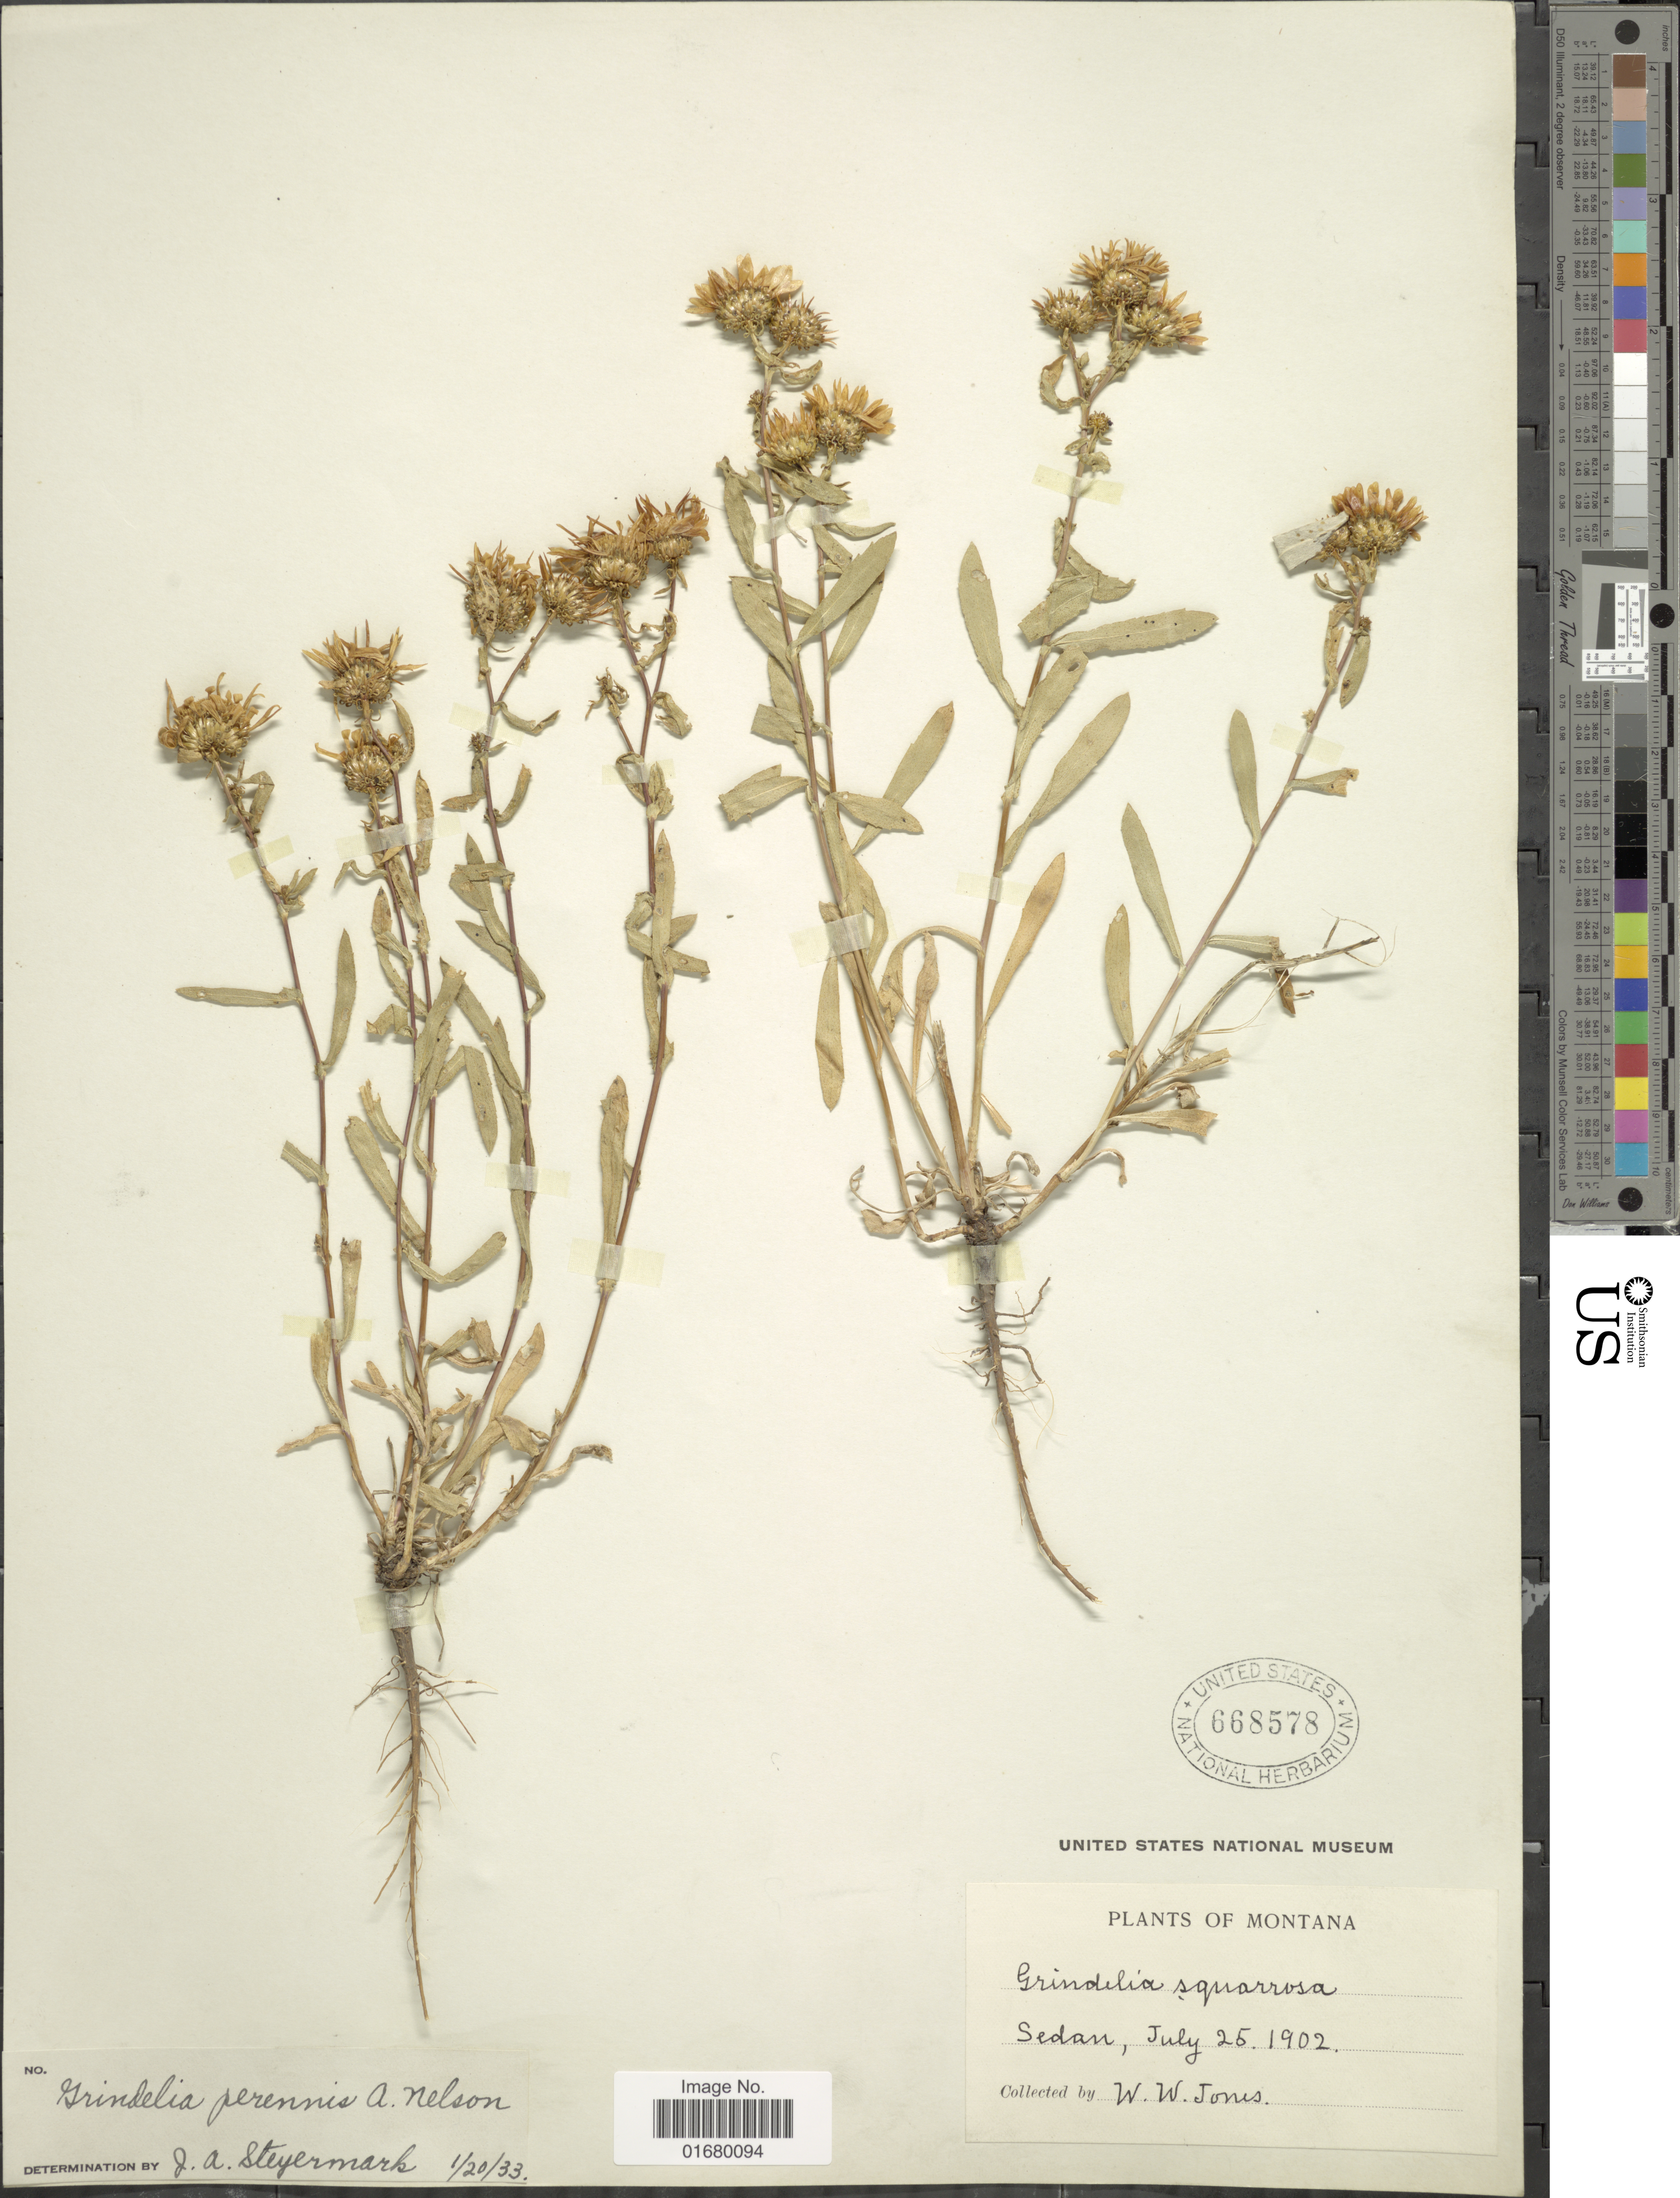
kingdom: Plantae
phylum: Tracheophyta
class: Magnoliopsida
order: Asterales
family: Asteraceae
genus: Grindelia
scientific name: Grindelia perennis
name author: A. Nelson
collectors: W. W. Jones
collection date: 1902-07-25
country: United States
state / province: Montana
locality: Sedan.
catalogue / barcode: US 668578